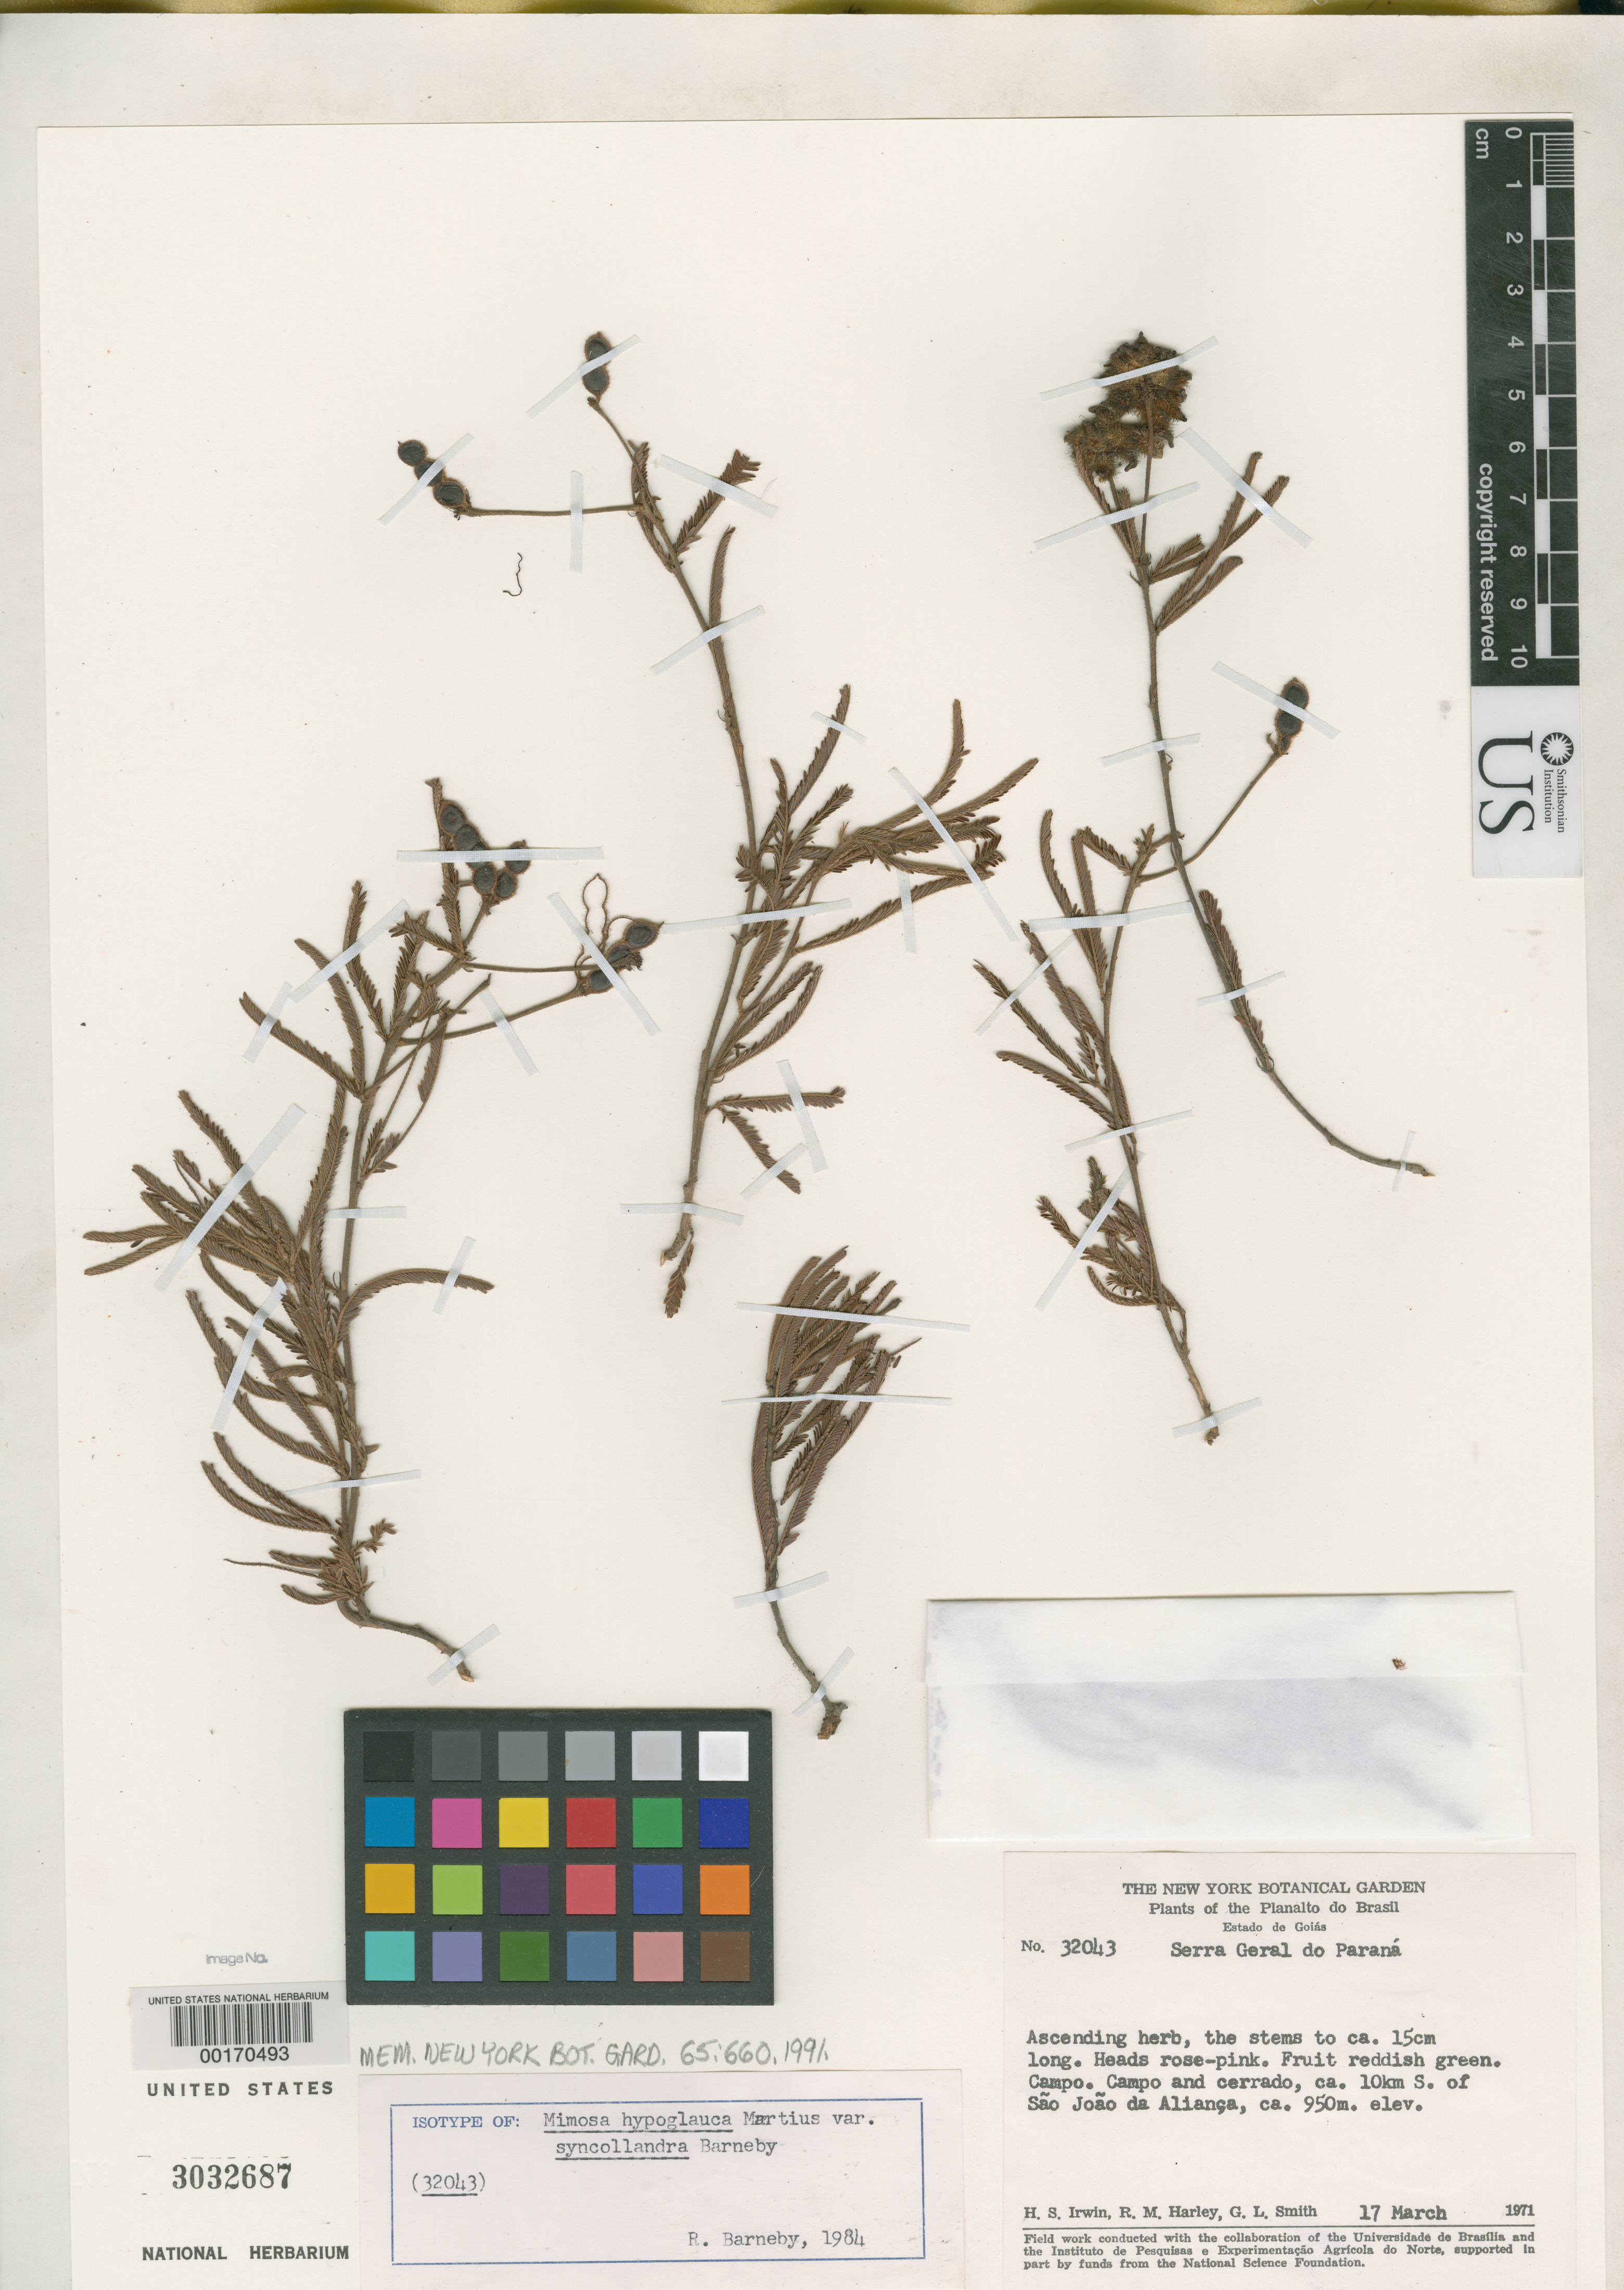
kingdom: Plantae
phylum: Tracheophyta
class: Magnoliopsida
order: Fabales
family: Fabaceae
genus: Mimosa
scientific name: Mimosa hypoglauca var. syncollandra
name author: Barneby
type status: Isotype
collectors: H. Irwin, R. M. Harley & G. L. Smith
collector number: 32043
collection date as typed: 17 Mar 1971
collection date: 1971-03-17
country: Brazil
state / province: Goiás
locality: Serra Geral do Parana, camp & cerrado, ca. 10 km S of Sao Joao da Alianca.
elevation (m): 600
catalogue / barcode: US 3032687